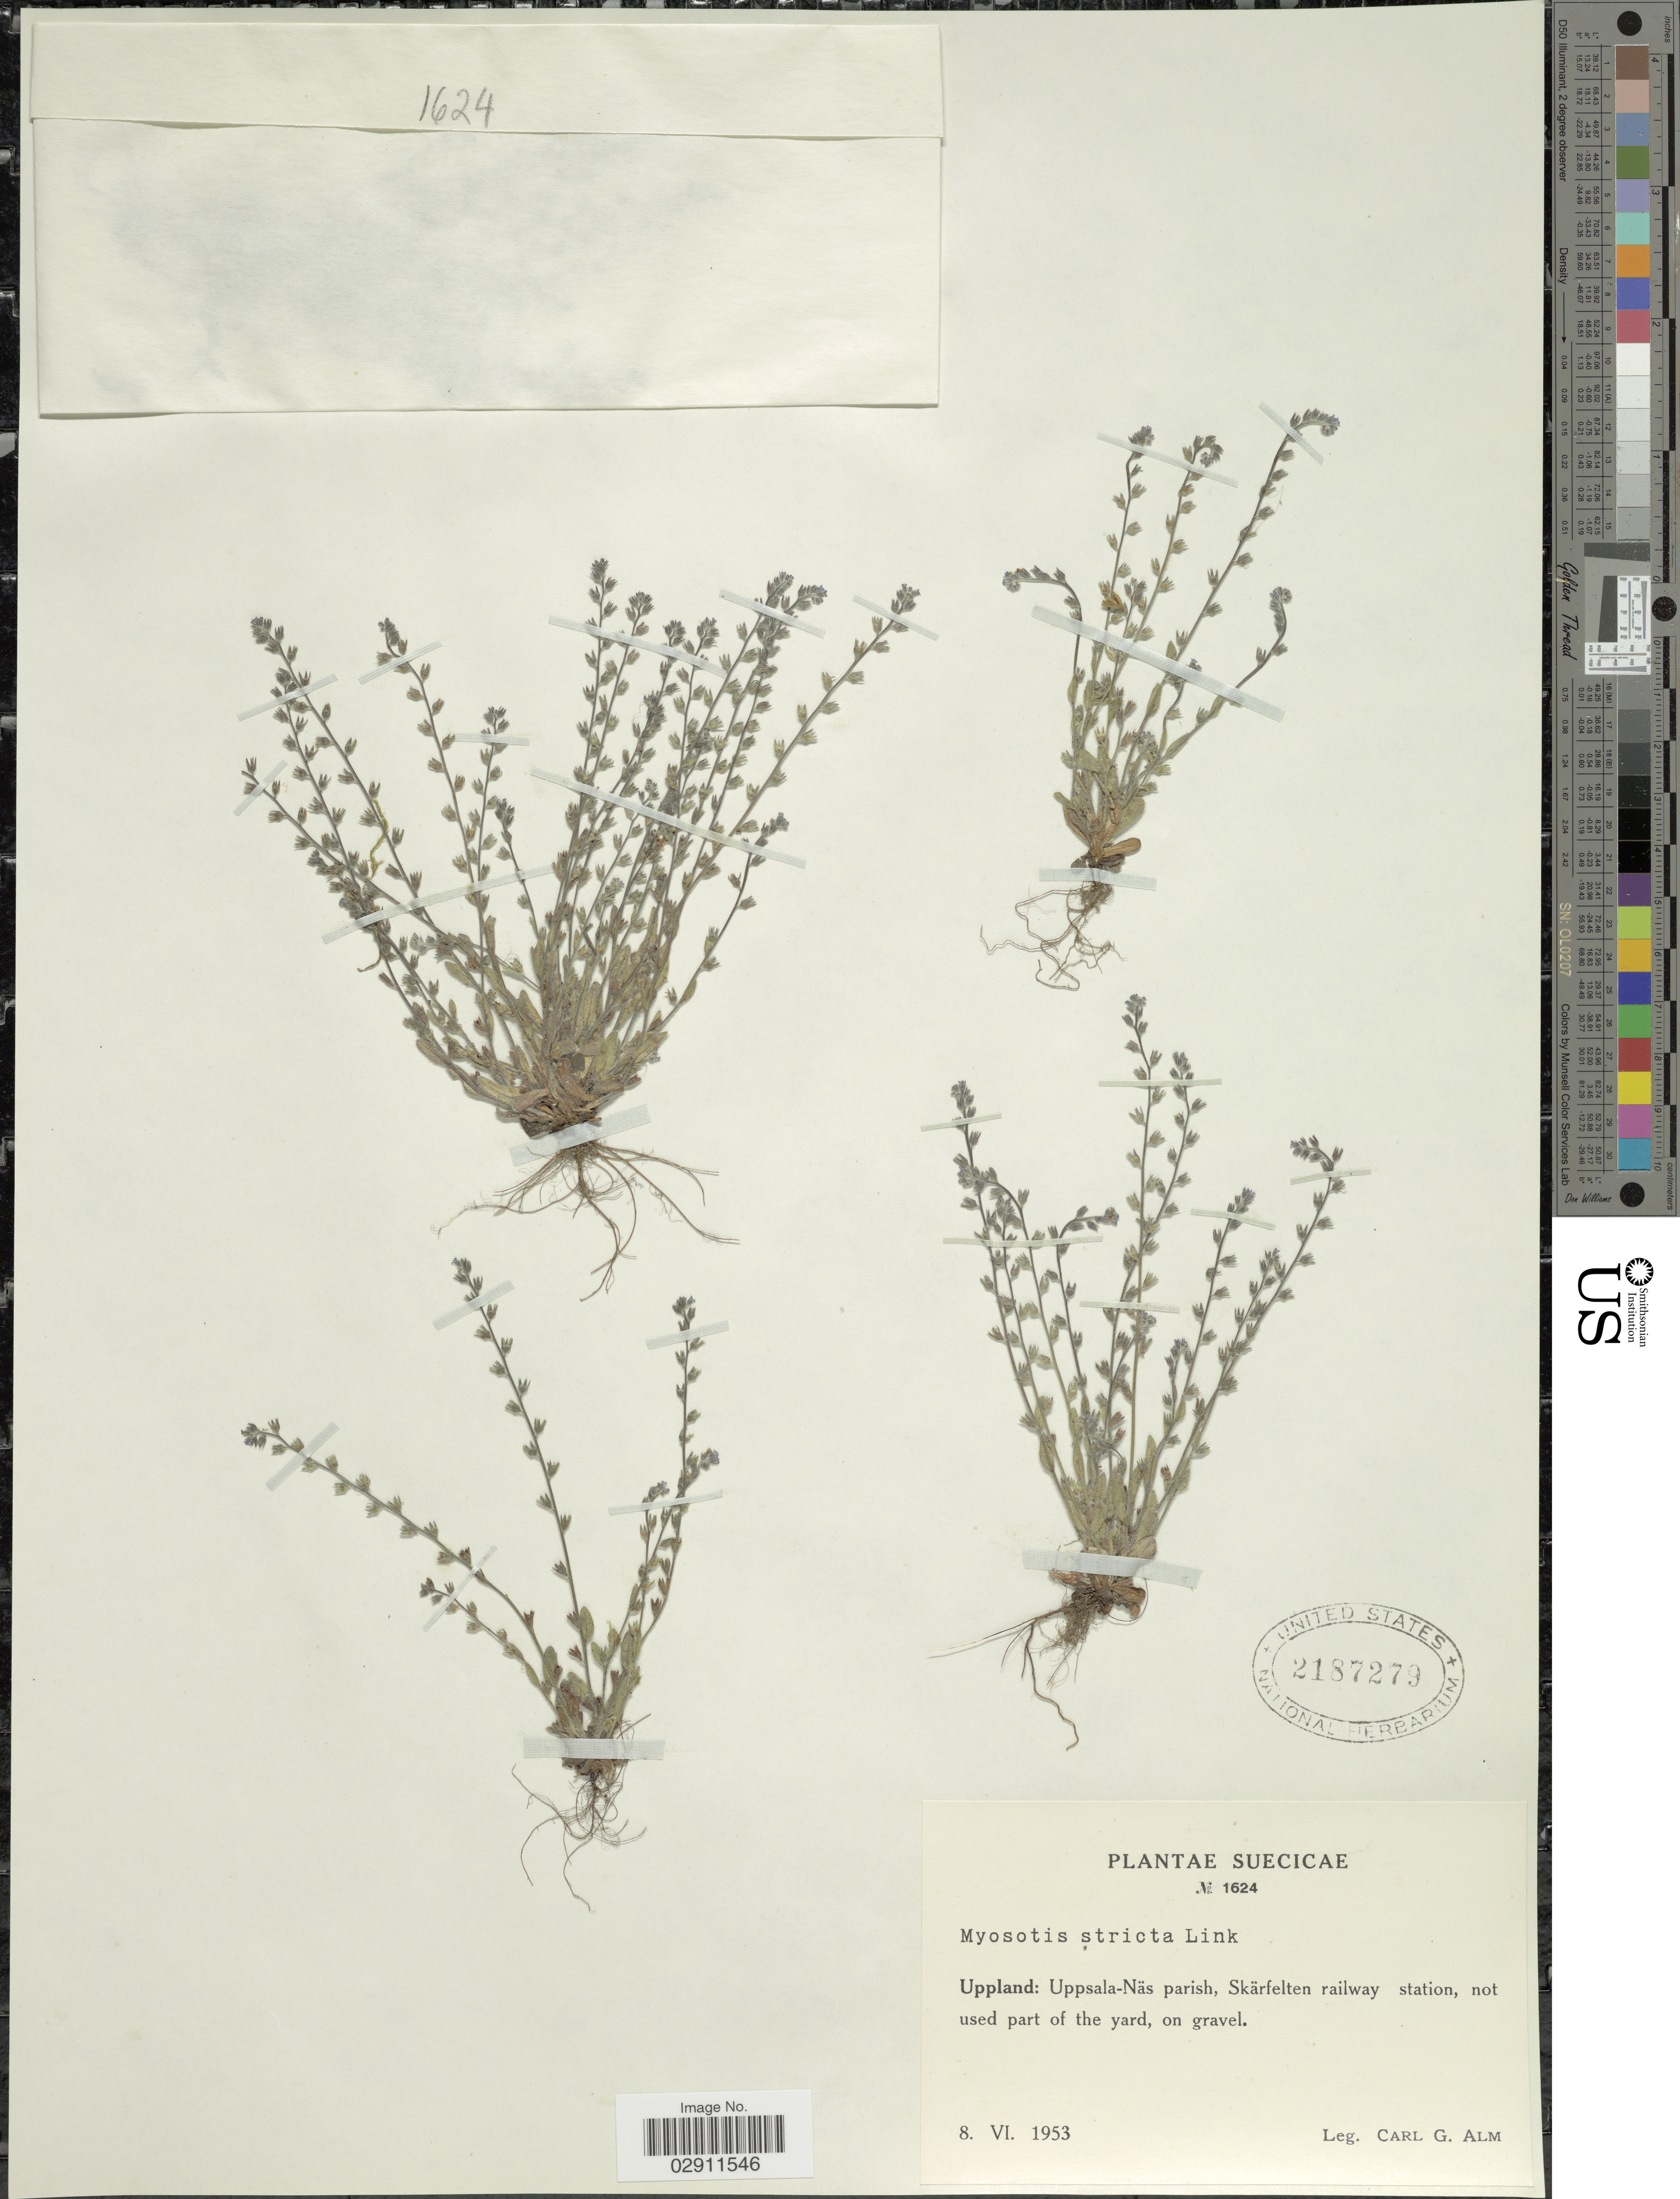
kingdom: Plantae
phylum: Tracheophyta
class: Magnoliopsida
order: Boraginales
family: Boraginaceae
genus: Myosotis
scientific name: Myosotis stricta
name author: Link ex Roem. & Schult.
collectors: C. G. Alm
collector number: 1624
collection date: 1953-06-08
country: Sweden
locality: Suecicae, Uppland: Uppsala-Näs parish, Skärfelten railway station.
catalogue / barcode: US 2187279